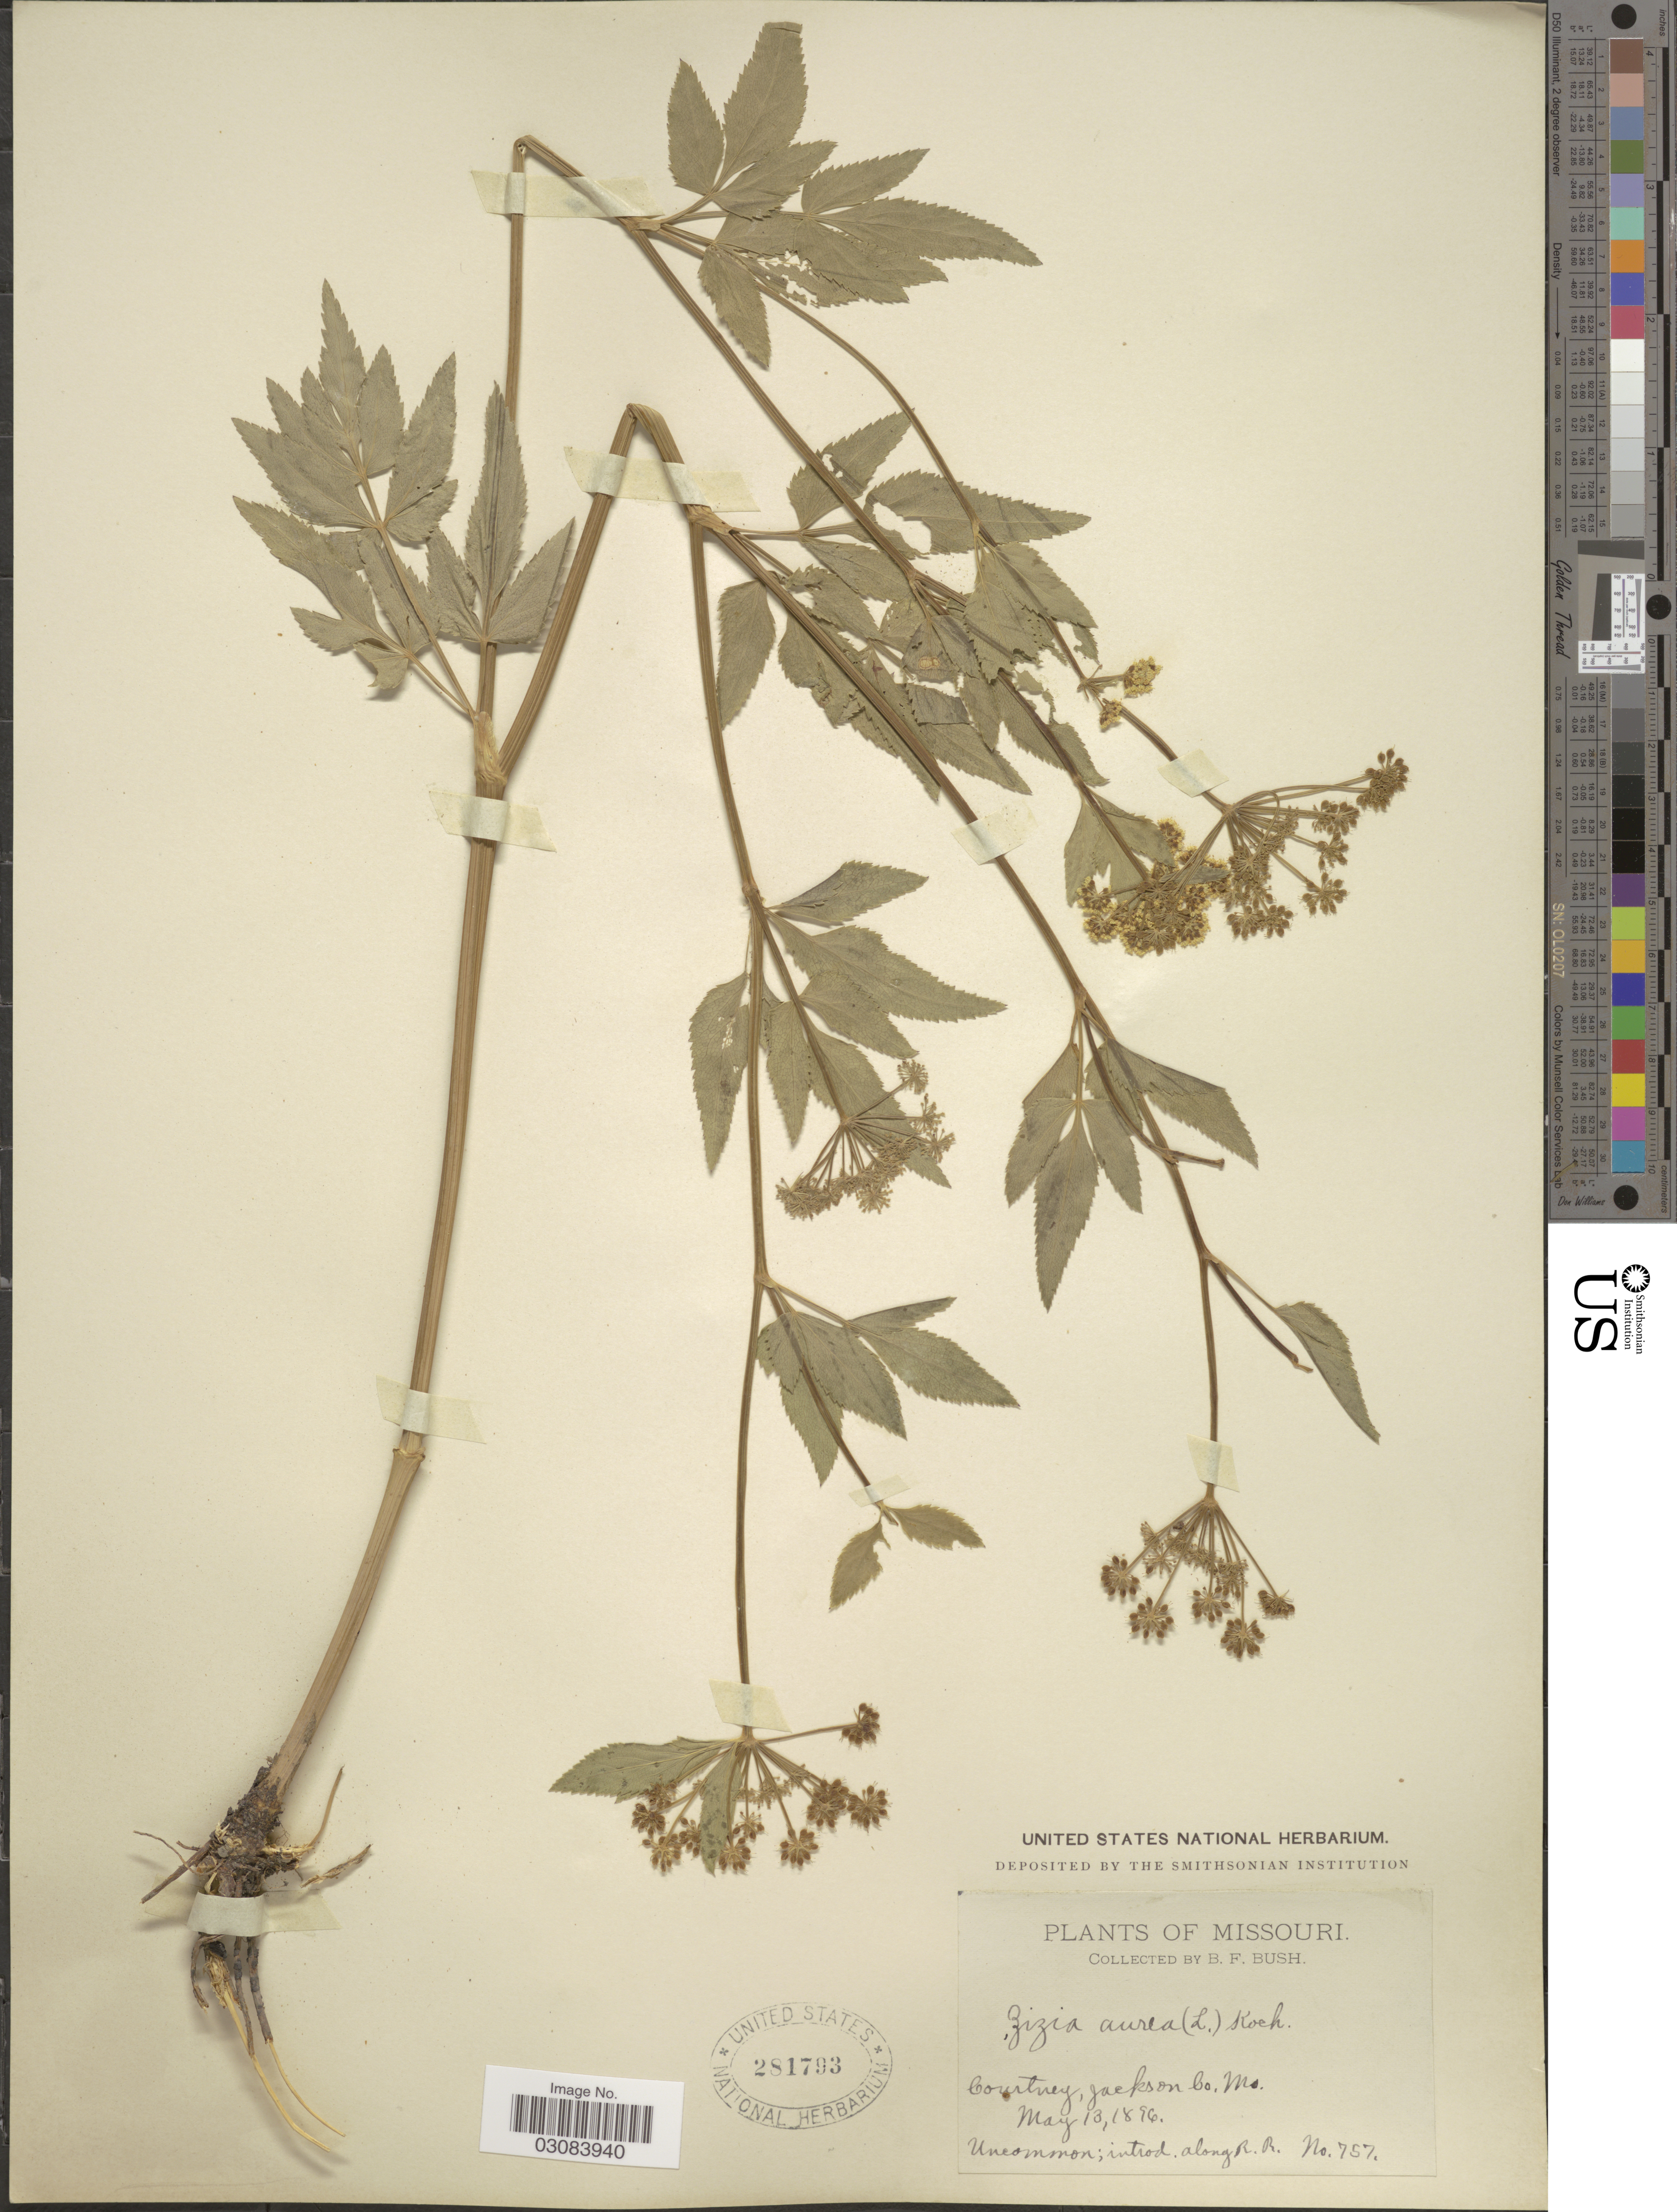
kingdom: Plantae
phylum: Tracheophyta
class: Magnoliopsida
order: Apiales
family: Apiaceae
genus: Zizia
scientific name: Zizia aurea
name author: (L.) Koch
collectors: B. F. Bush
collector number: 757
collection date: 1896-05-13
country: United States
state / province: Missouri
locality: Courtney, Jackson Co., Mo.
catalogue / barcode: US 281793